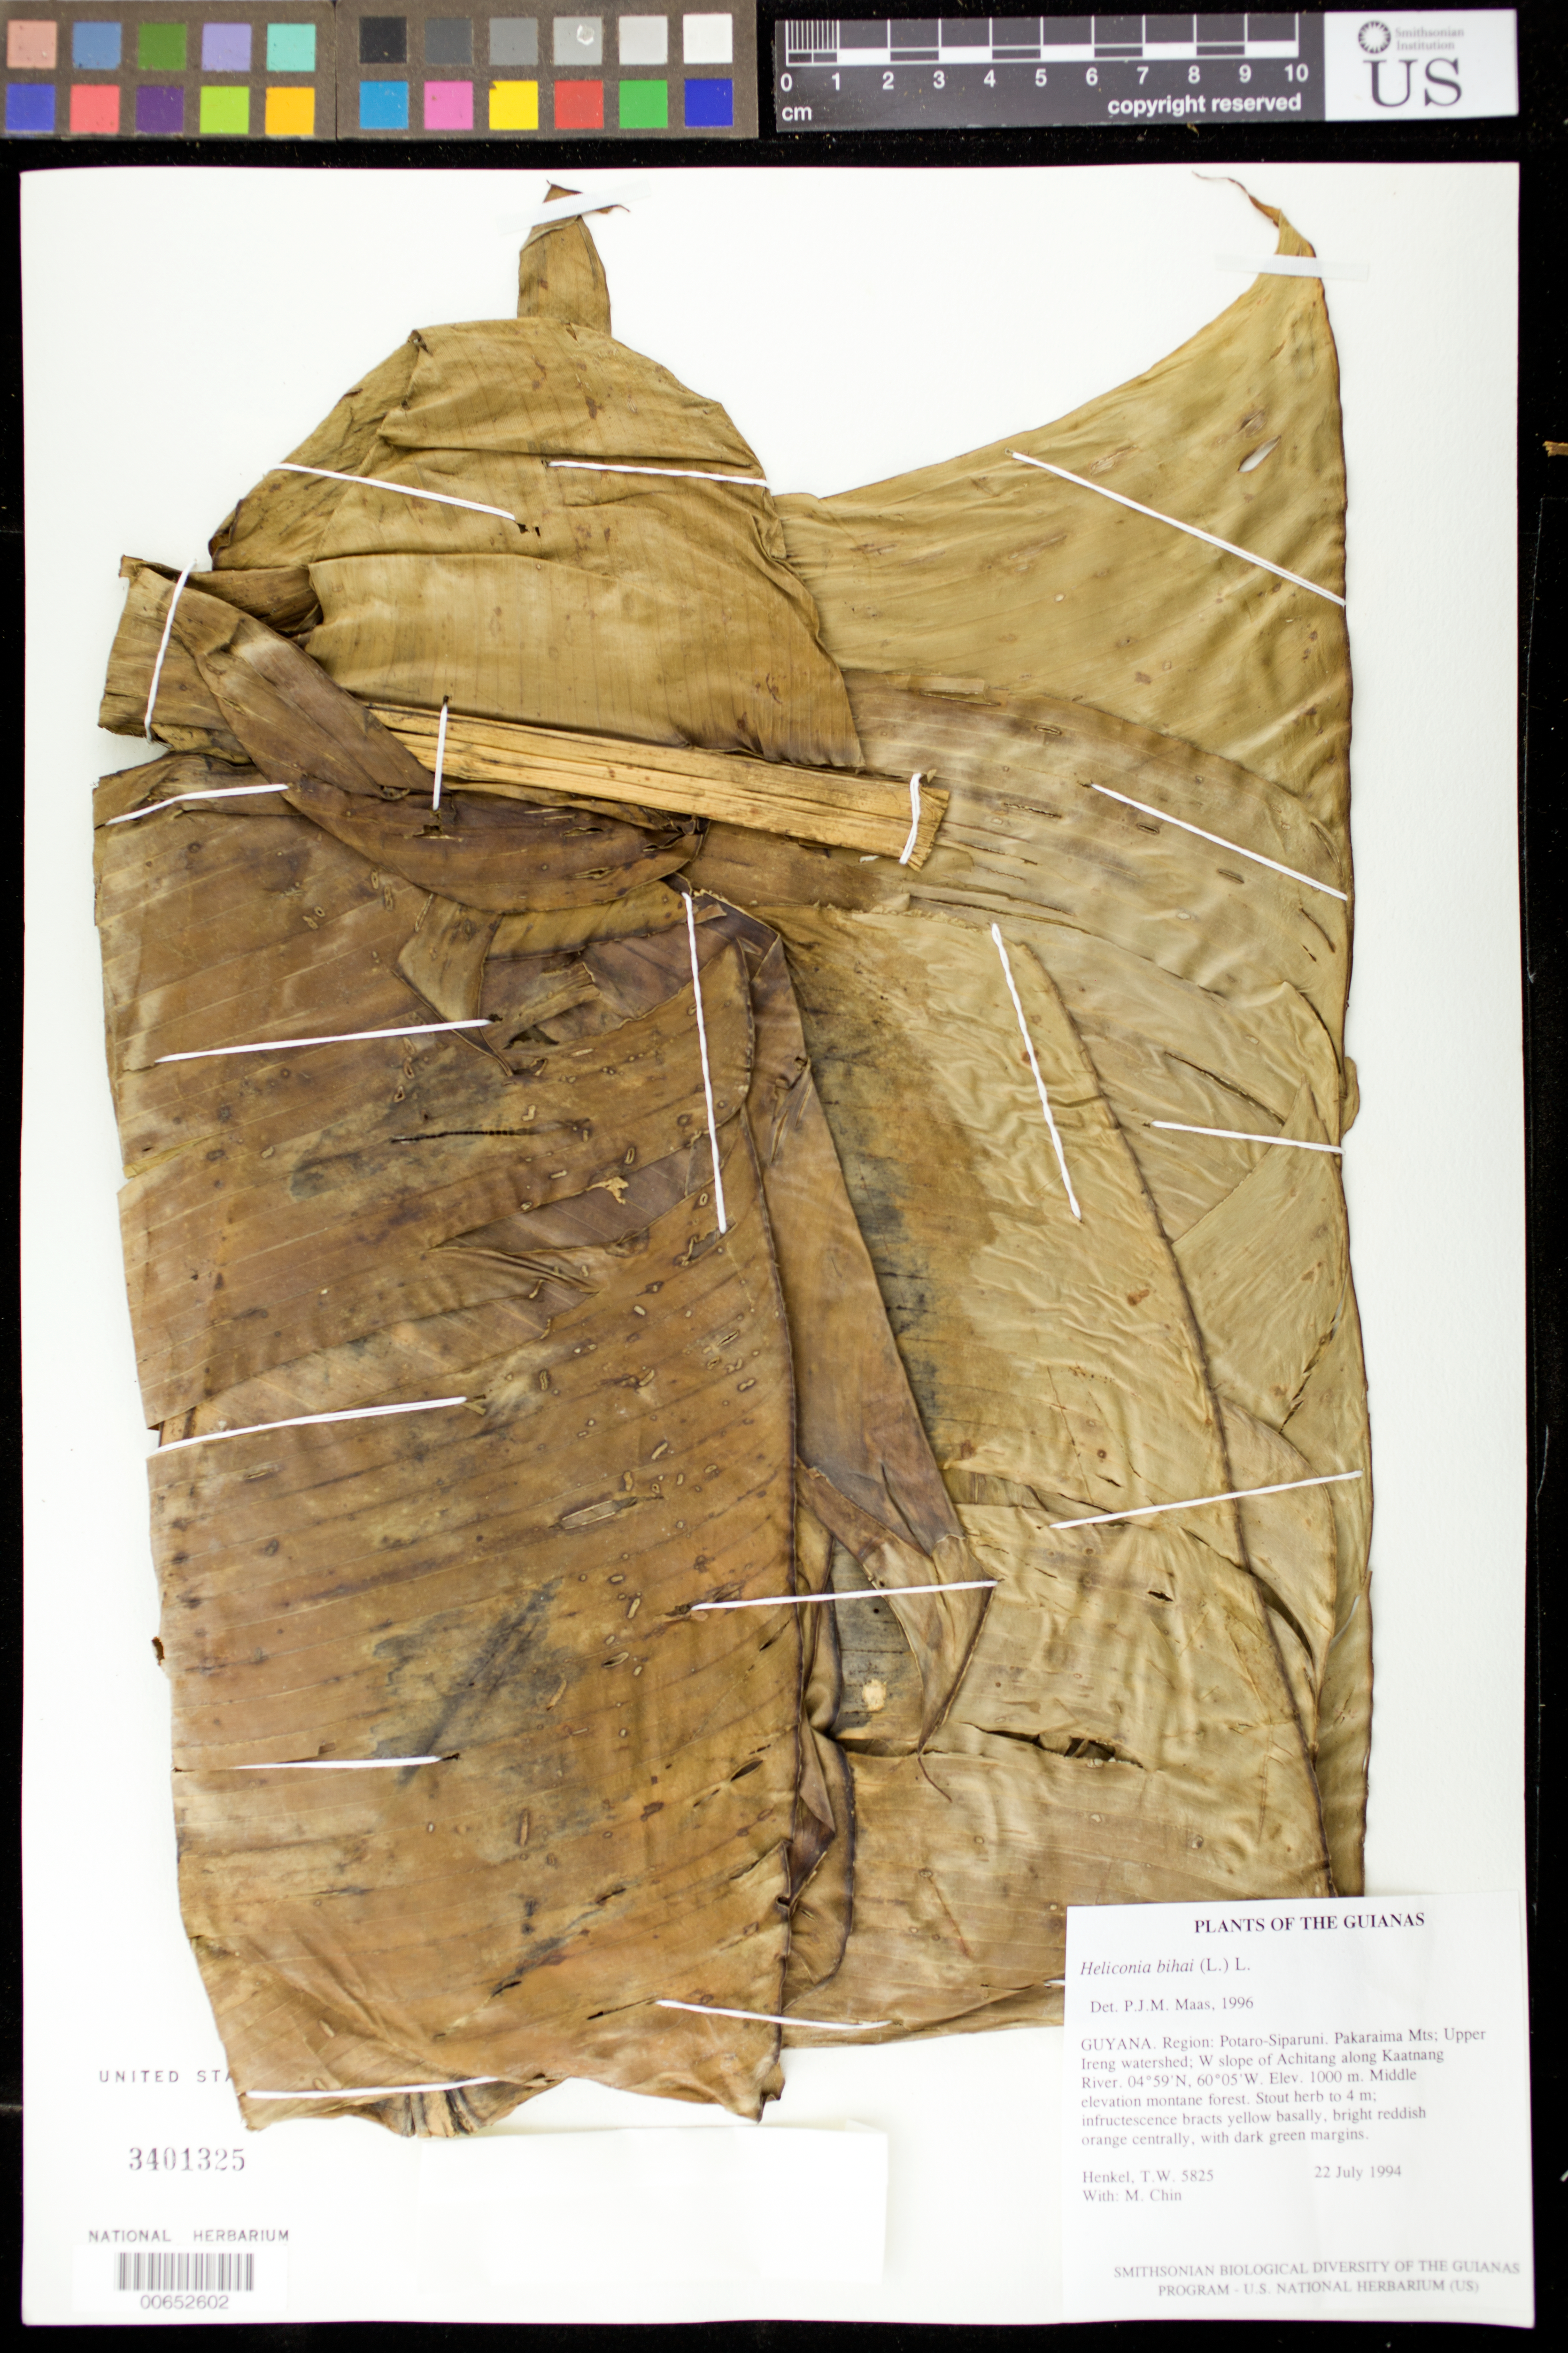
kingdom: Plantae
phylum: Tracheophyta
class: Liliopsida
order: Zingiberales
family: Heliconiaceae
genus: Heliconia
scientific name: Heliconia bihai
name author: (L.) L.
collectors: T. Henkel & M. Chin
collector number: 5825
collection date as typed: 22 July 1994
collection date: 1994-07-22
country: Guyana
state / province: Potaro-Siparuni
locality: Pakaraima Mts; Upper Ireng watershed; W slope of Achitang along Kaatnang River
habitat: Middle elevation montane forest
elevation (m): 1000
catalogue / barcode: US 3401325